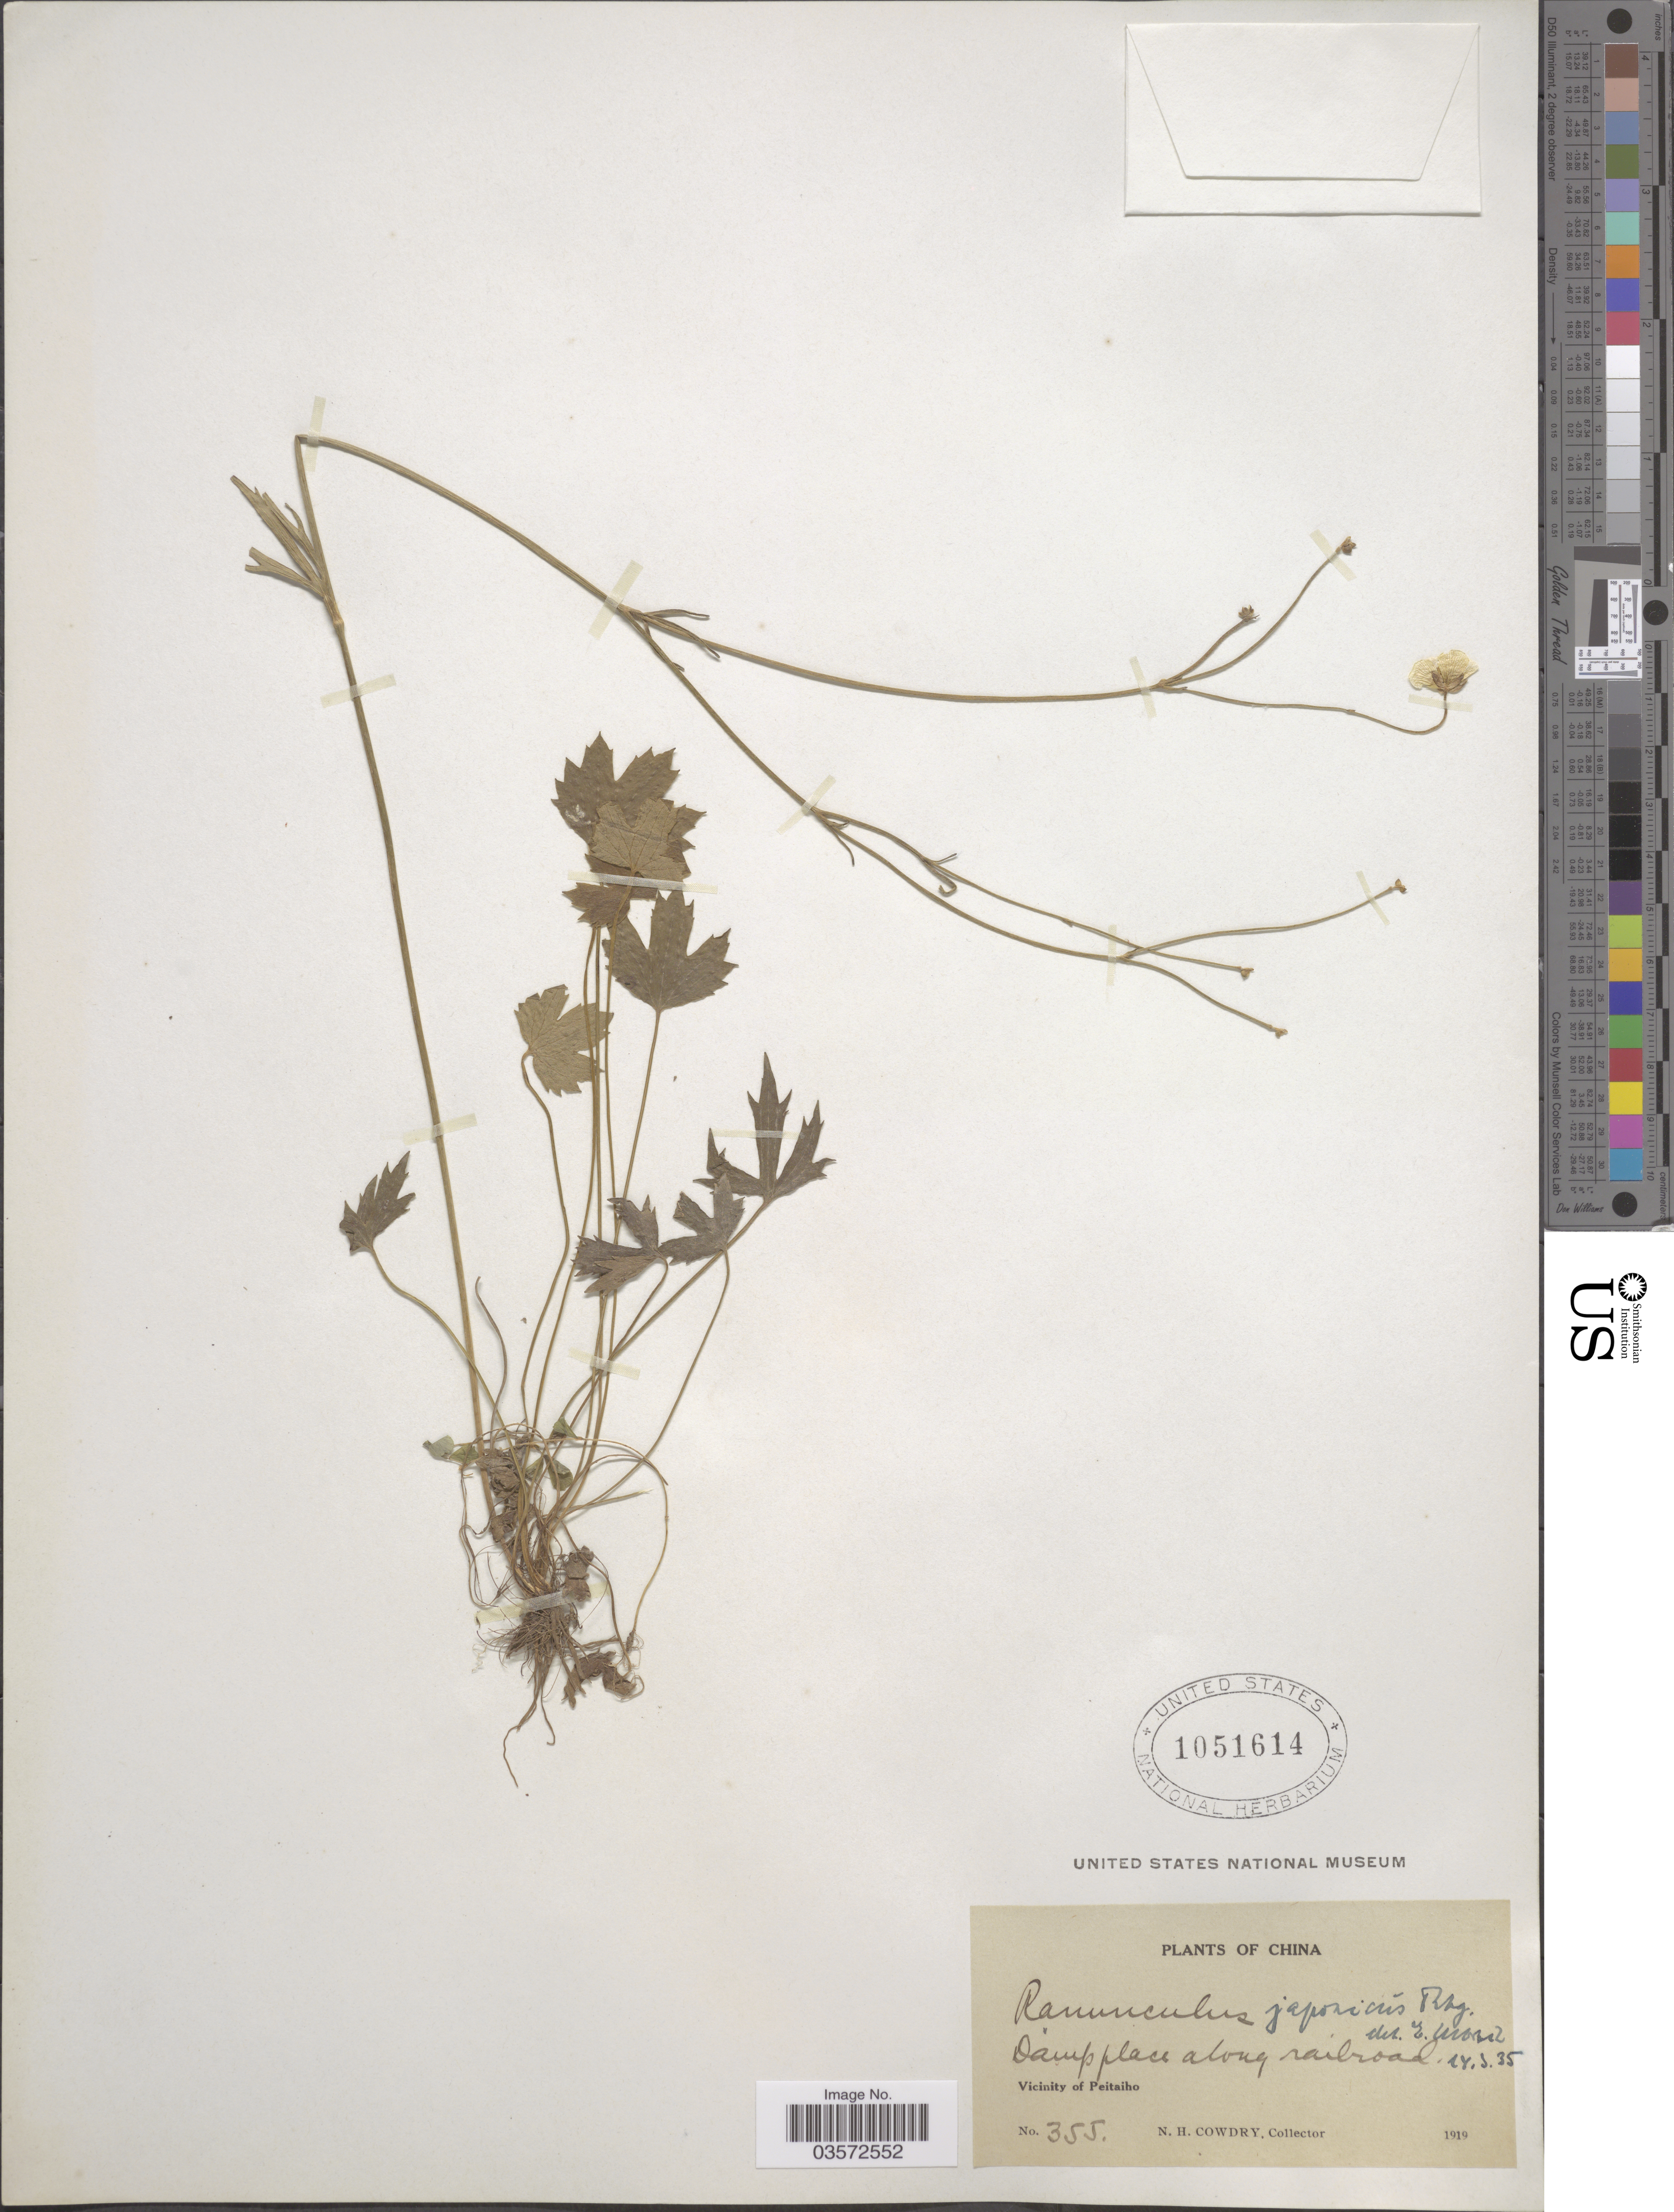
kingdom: Plantae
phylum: Tracheophyta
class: Magnoliopsida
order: Ranunculales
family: Ranunculaceae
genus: Ranunculus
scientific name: Ranunculus japonicus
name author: Thunb.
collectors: N. H. Cowdry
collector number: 355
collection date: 1919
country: China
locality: Damp place along railroad. Vicinity of Peitaiho.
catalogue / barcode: US 1051614